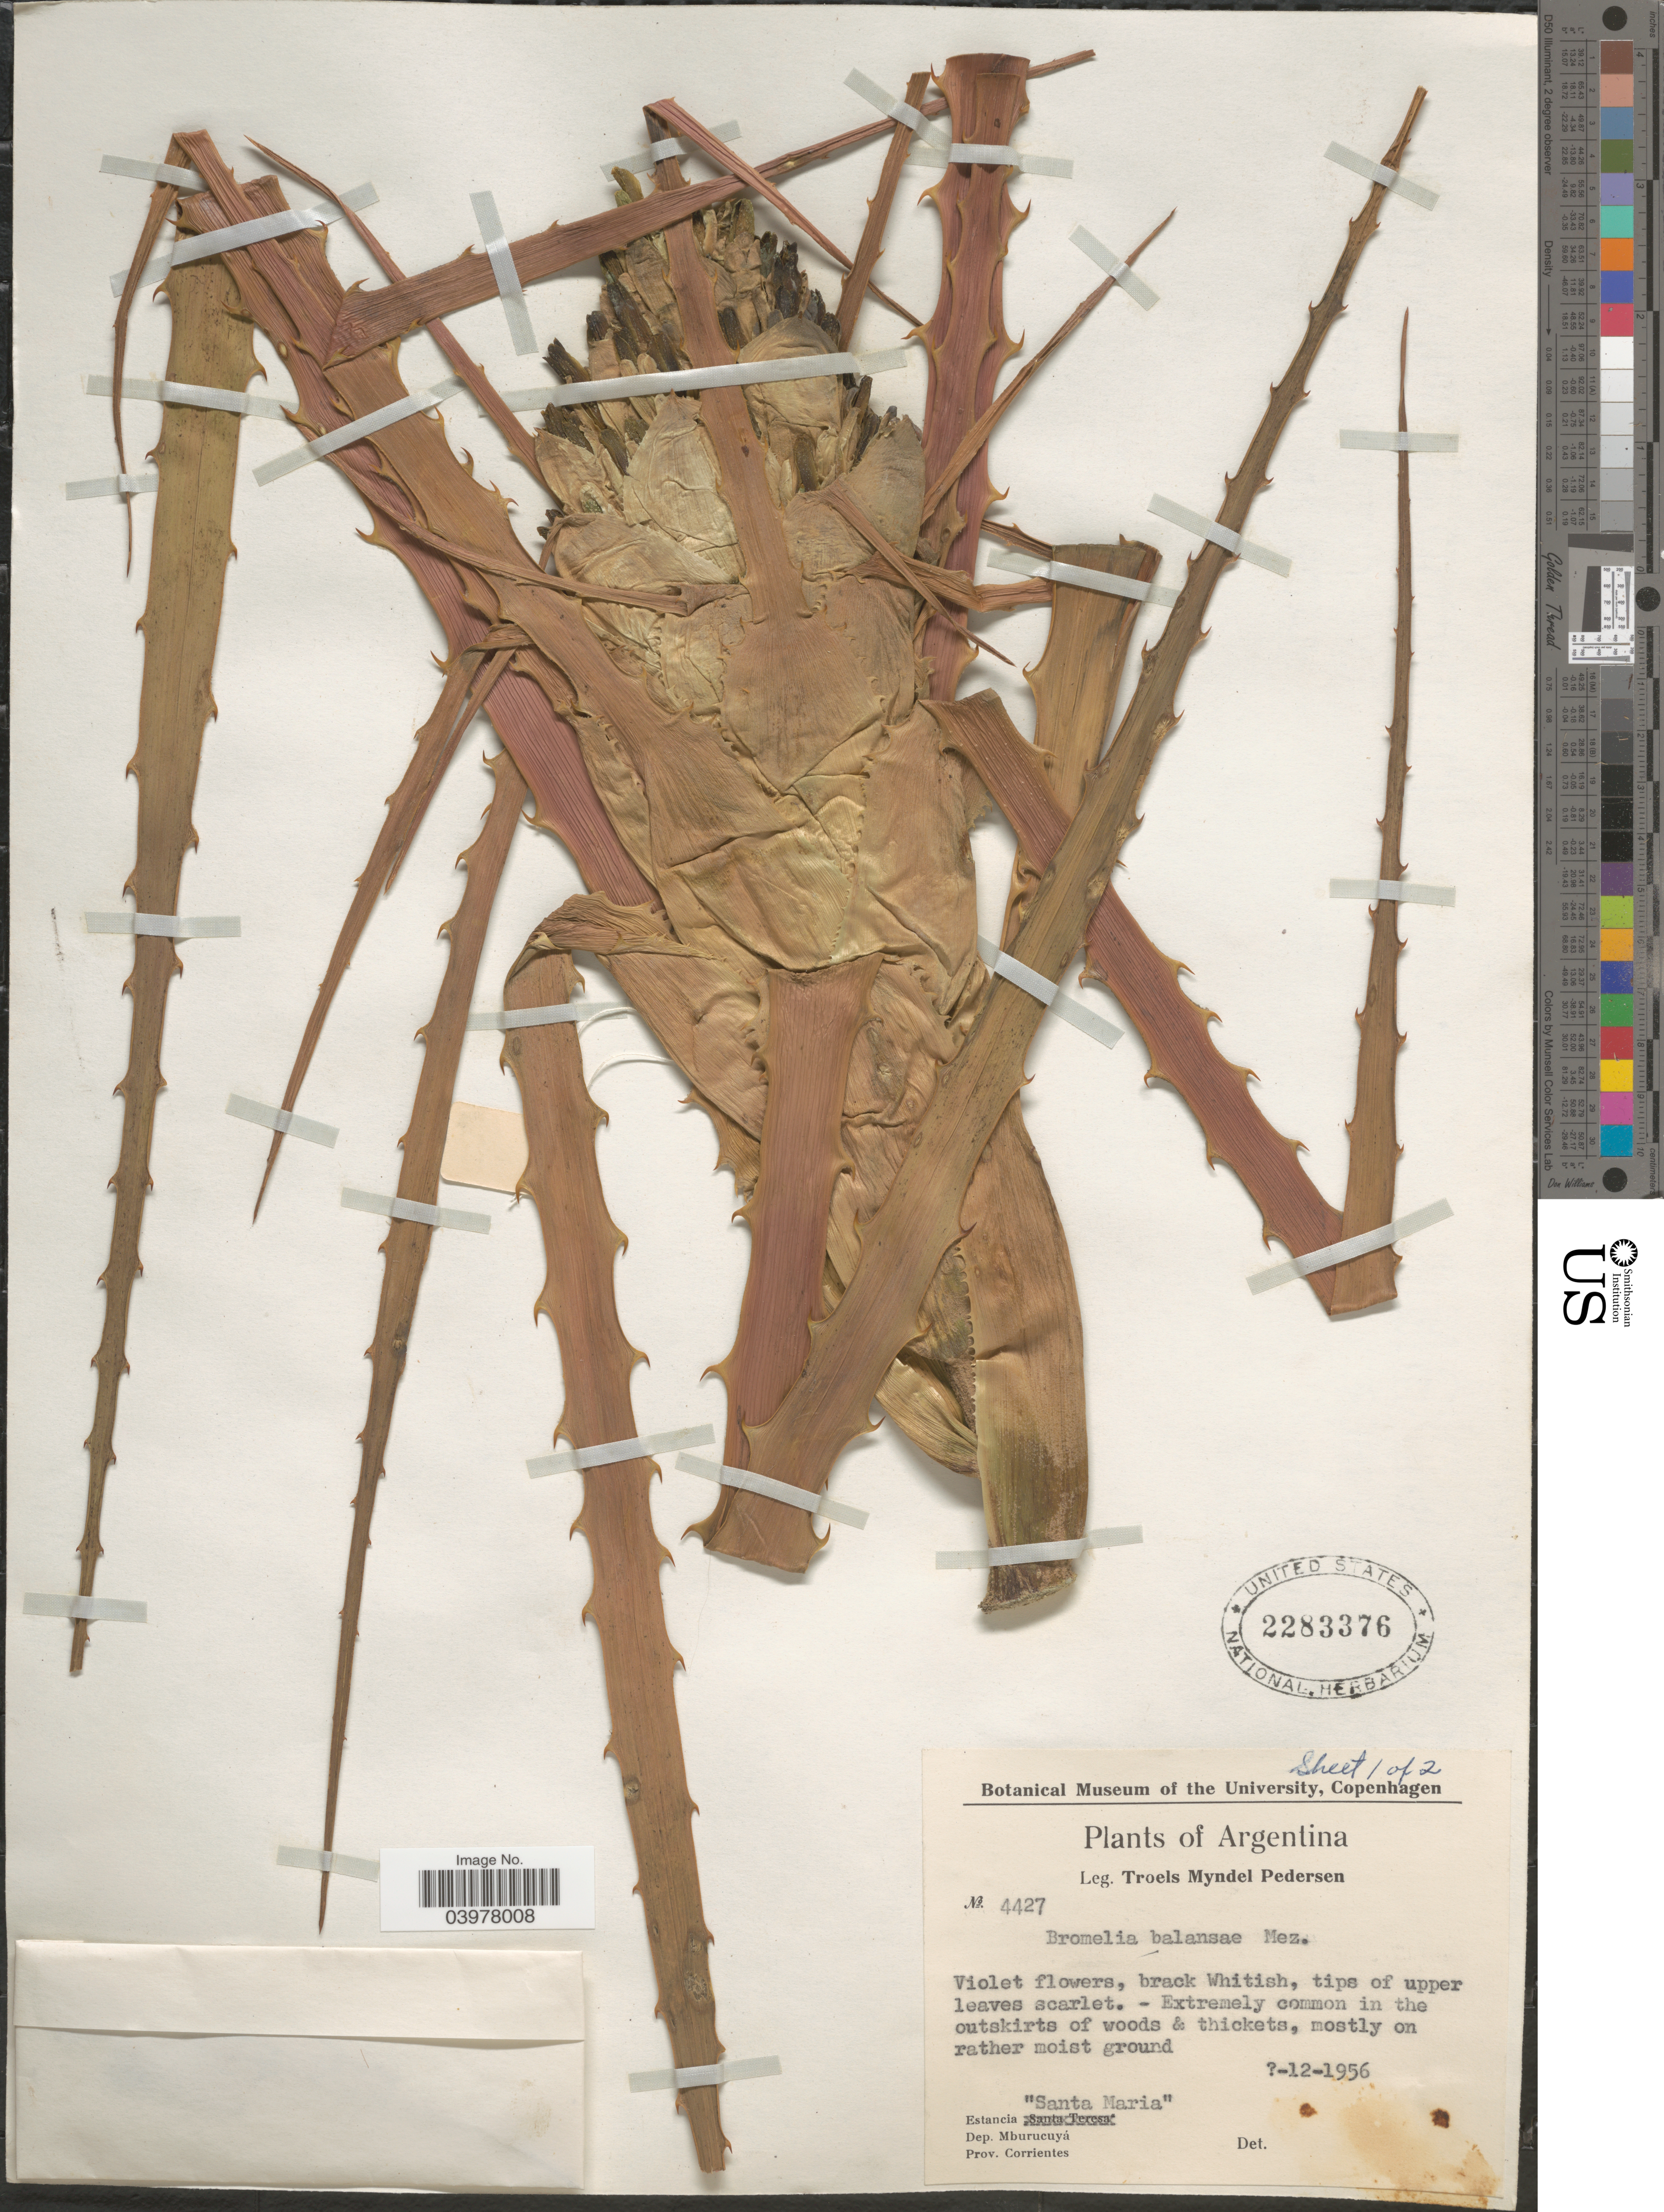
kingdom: Plantae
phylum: Tracheophyta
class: Liliopsida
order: Poales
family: Bromeliaceae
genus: Bromelia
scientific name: Bromelia balansae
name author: Mez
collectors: T. Pederson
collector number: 4427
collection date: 1956-12-07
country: Argentina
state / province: Corrientes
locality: Estancia "Santa Maria". Dep. Mburucuyá.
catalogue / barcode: US 2283376